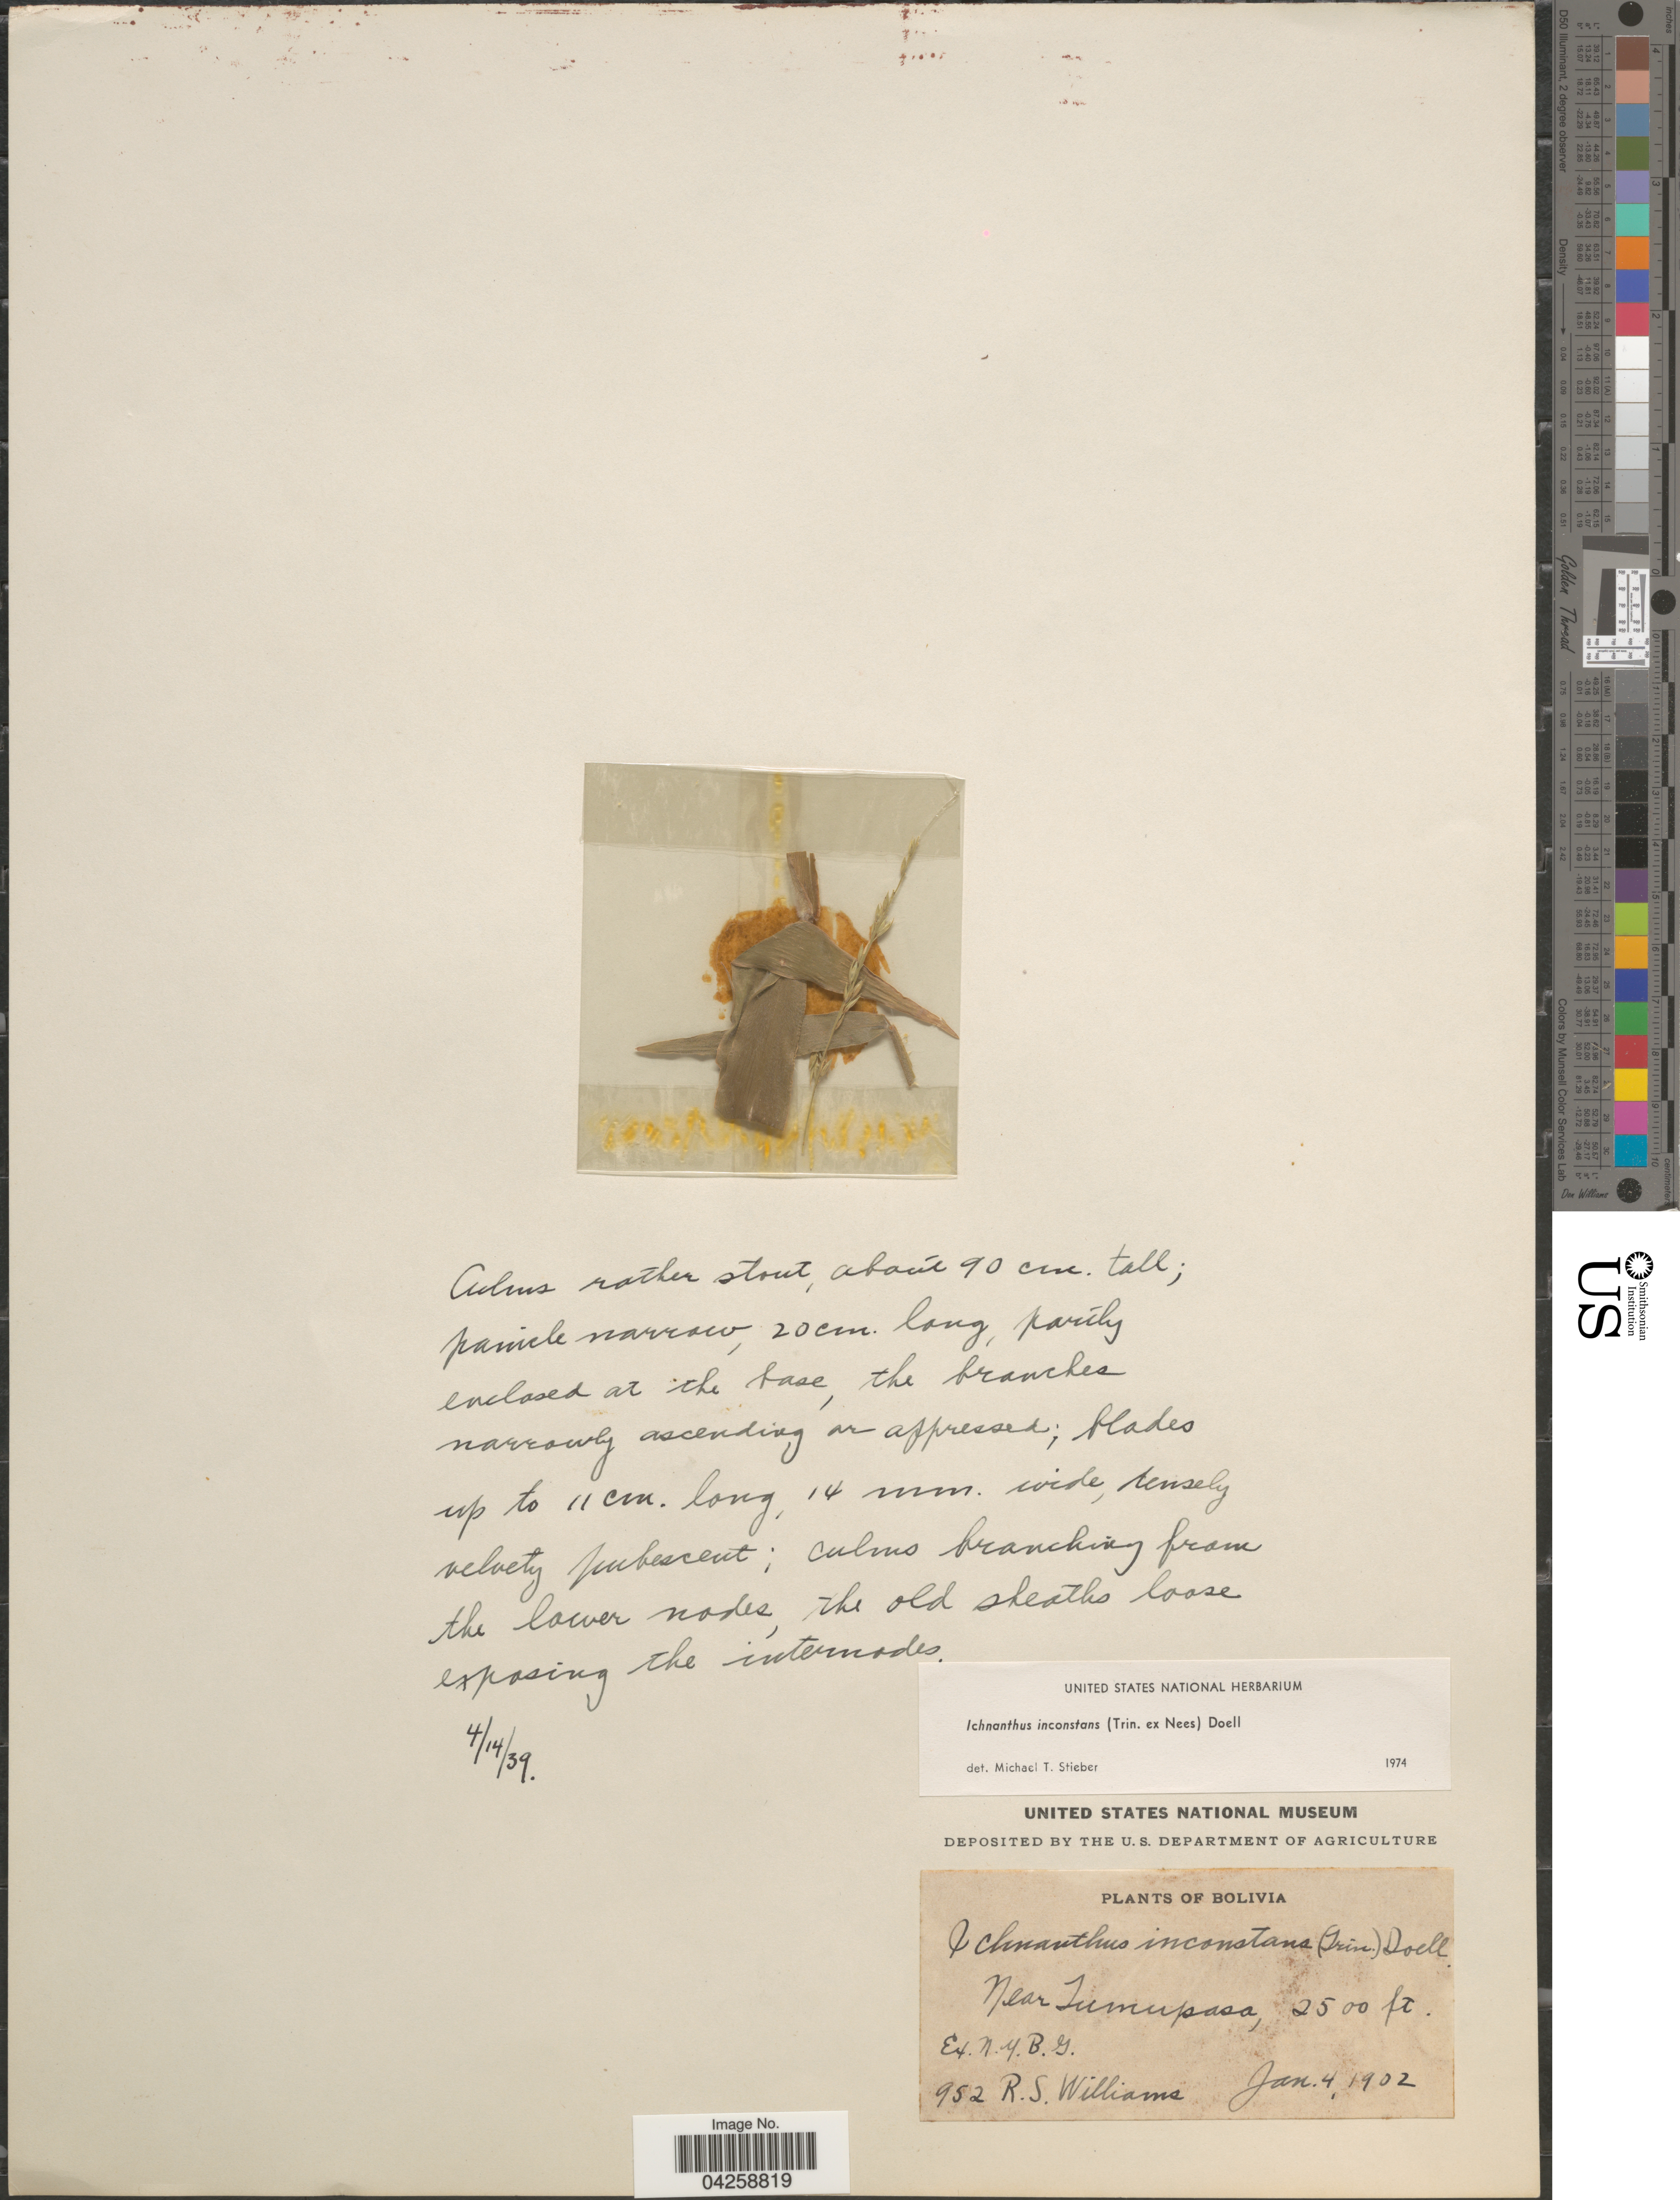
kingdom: Plantae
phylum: Tracheophyta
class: Liliopsida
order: Poales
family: Poaceae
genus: Ichnanthus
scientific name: Ichnanthus inconstans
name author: (Trin. ex Nees) Döll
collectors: R. S. Williams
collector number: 952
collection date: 1902-01-04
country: Bolivia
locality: Near Tumupaso.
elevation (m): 762